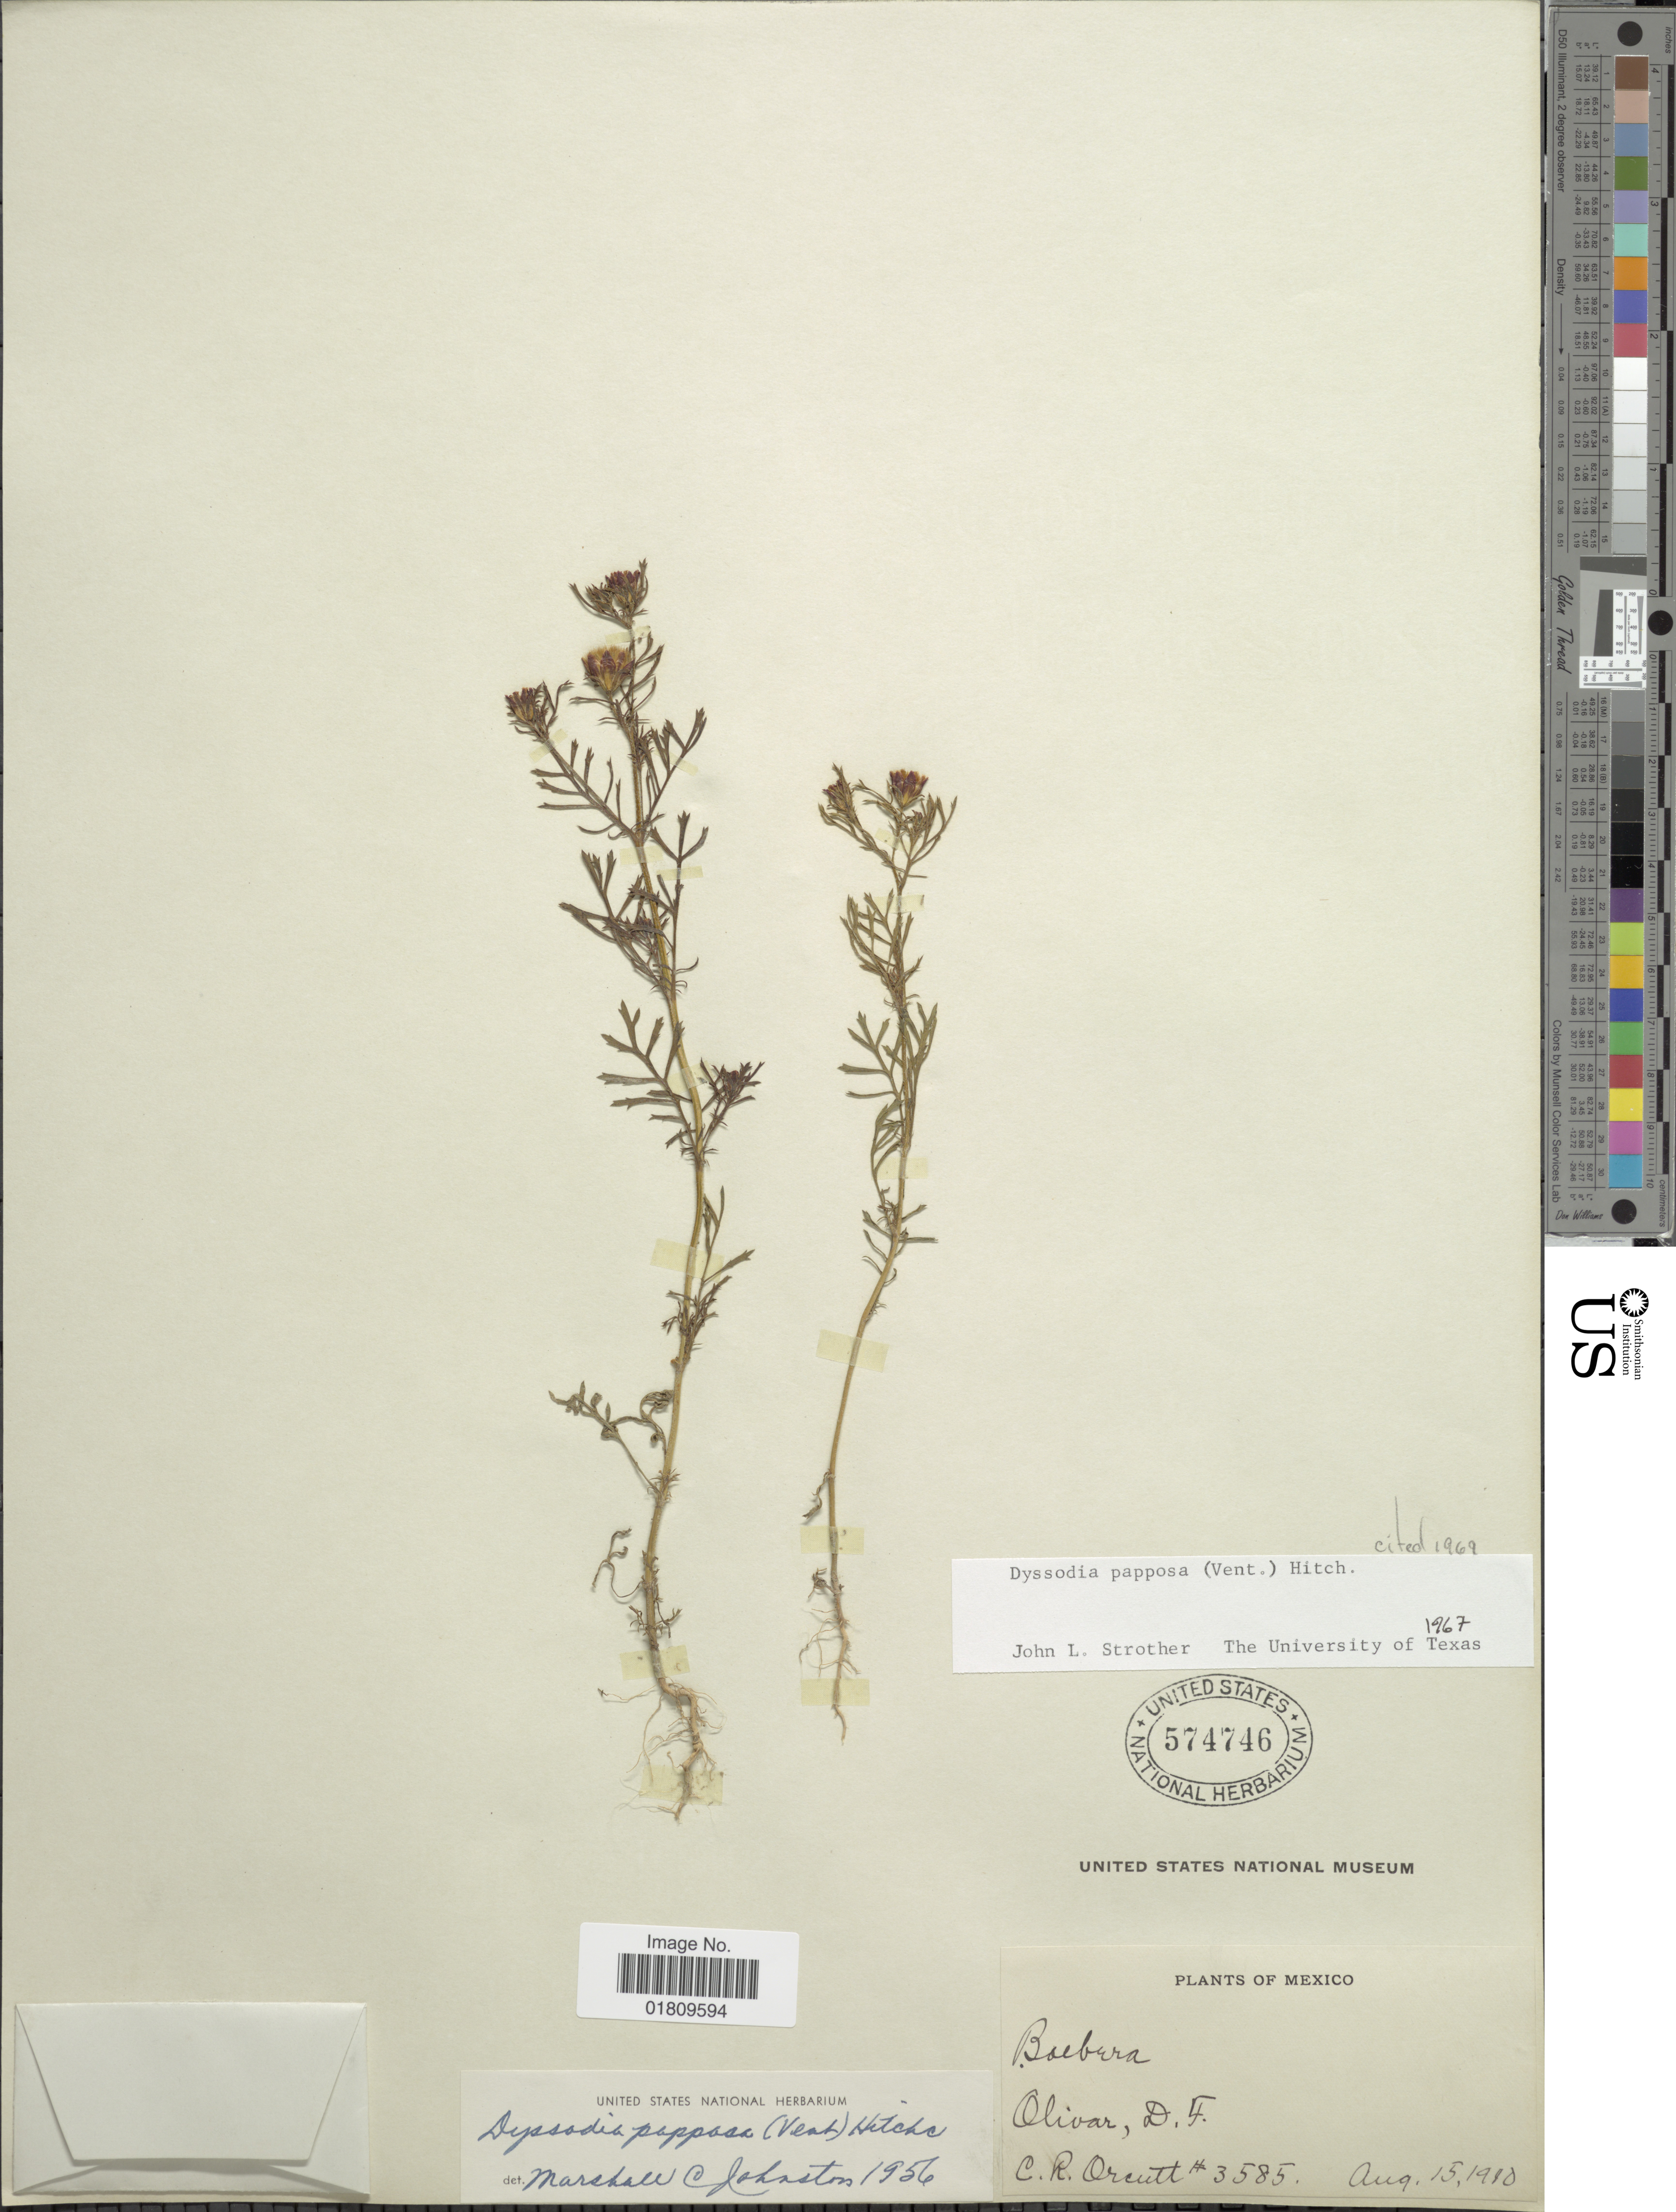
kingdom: Plantae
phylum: Tracheophyta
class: Magnoliopsida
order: Asterales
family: Asteraceae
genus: Dyssodia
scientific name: Dyssodia papposa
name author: (Vent.) Hitchc.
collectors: C. R. Orcutt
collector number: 3585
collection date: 1910-08-15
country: Mexico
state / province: Distrito Federal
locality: Olivar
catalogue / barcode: US 574746